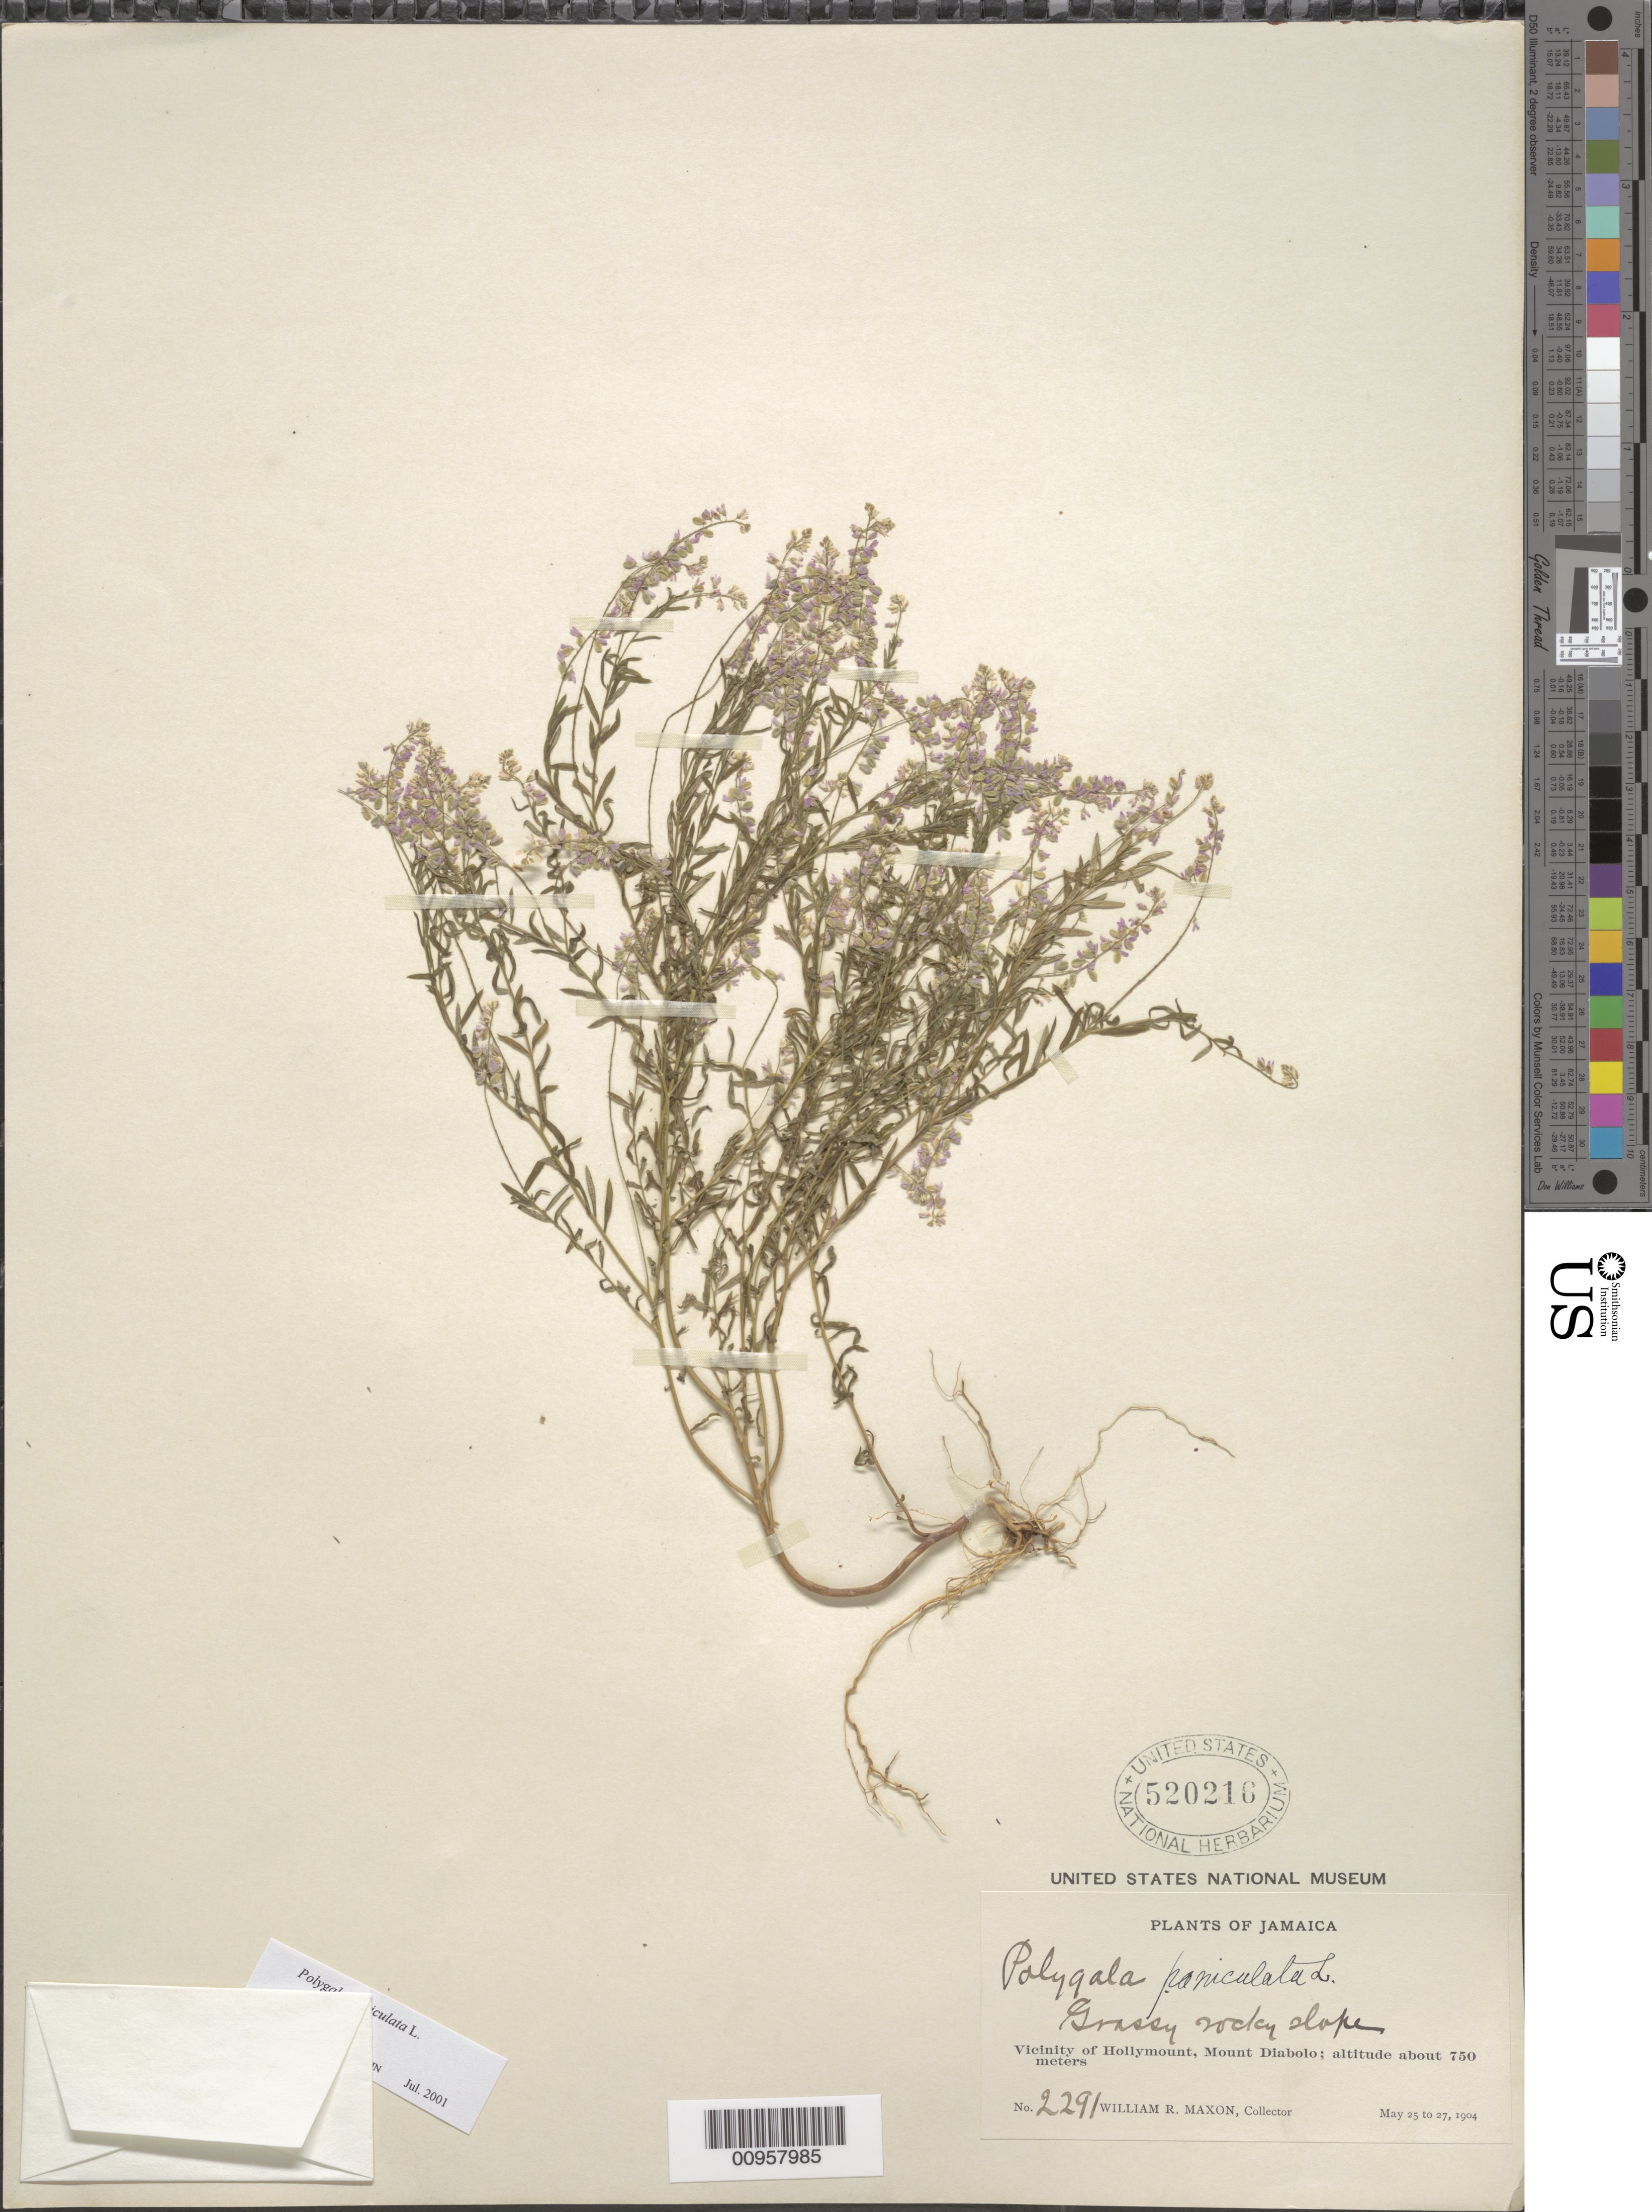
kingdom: Plantae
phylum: Tracheophyta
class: Magnoliopsida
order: Fabales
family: Polygalaceae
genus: Polygala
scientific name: Polygala paniculata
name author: L.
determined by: Rankin Rodriguez, Rosa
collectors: W. R. Maxon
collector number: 2291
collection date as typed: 25 May 1904 to 27 May 1904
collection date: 1904-05-25/1904-05-27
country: Jamaica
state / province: Saint Catherine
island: Jamaica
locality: Vicinity of Hollymount, Mount Diabolo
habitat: Grassy rocky slope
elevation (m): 750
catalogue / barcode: US 520216